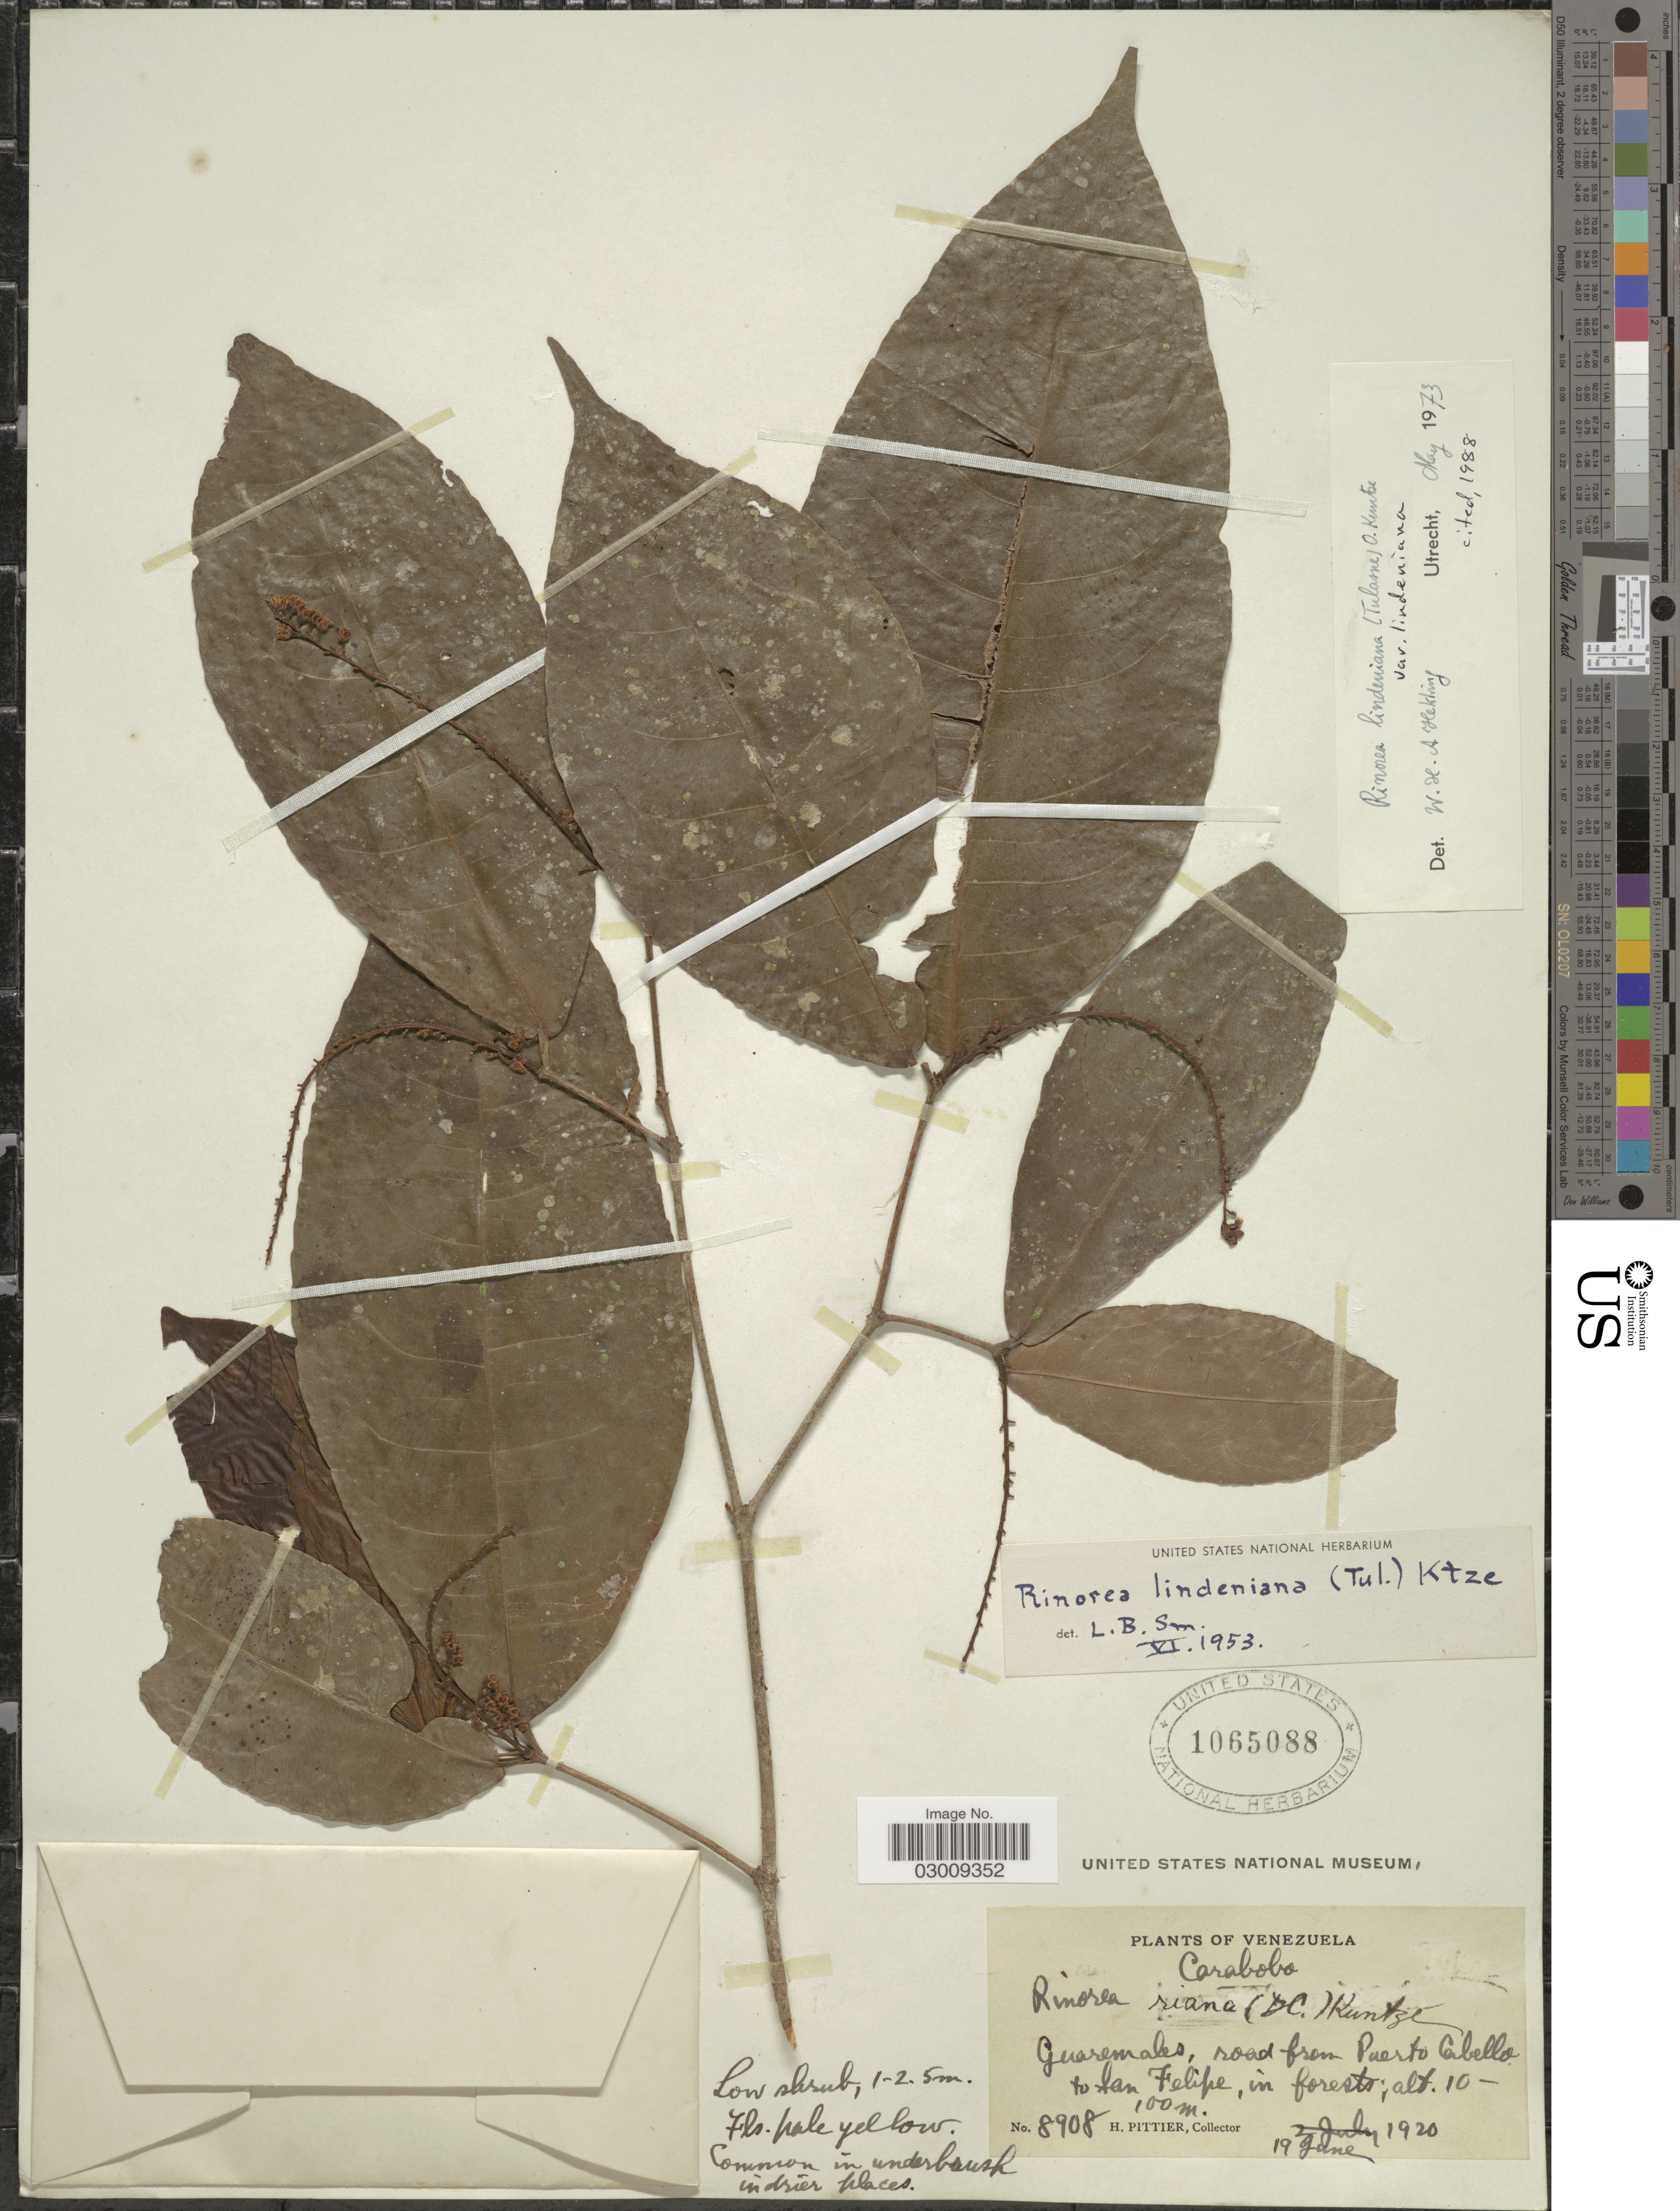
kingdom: Plantae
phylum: Tracheophyta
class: Magnoliopsida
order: Malpighiales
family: Violaceae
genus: Rinorea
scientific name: Rinorea lindeniana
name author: (Tul.) Kuntze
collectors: H. F. Pittier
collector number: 8908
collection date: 1920-06-19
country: Venezuela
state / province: Carabobo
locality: Guaremales, road from Puerto Cabello to San Felipe.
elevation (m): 10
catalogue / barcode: US 1065088